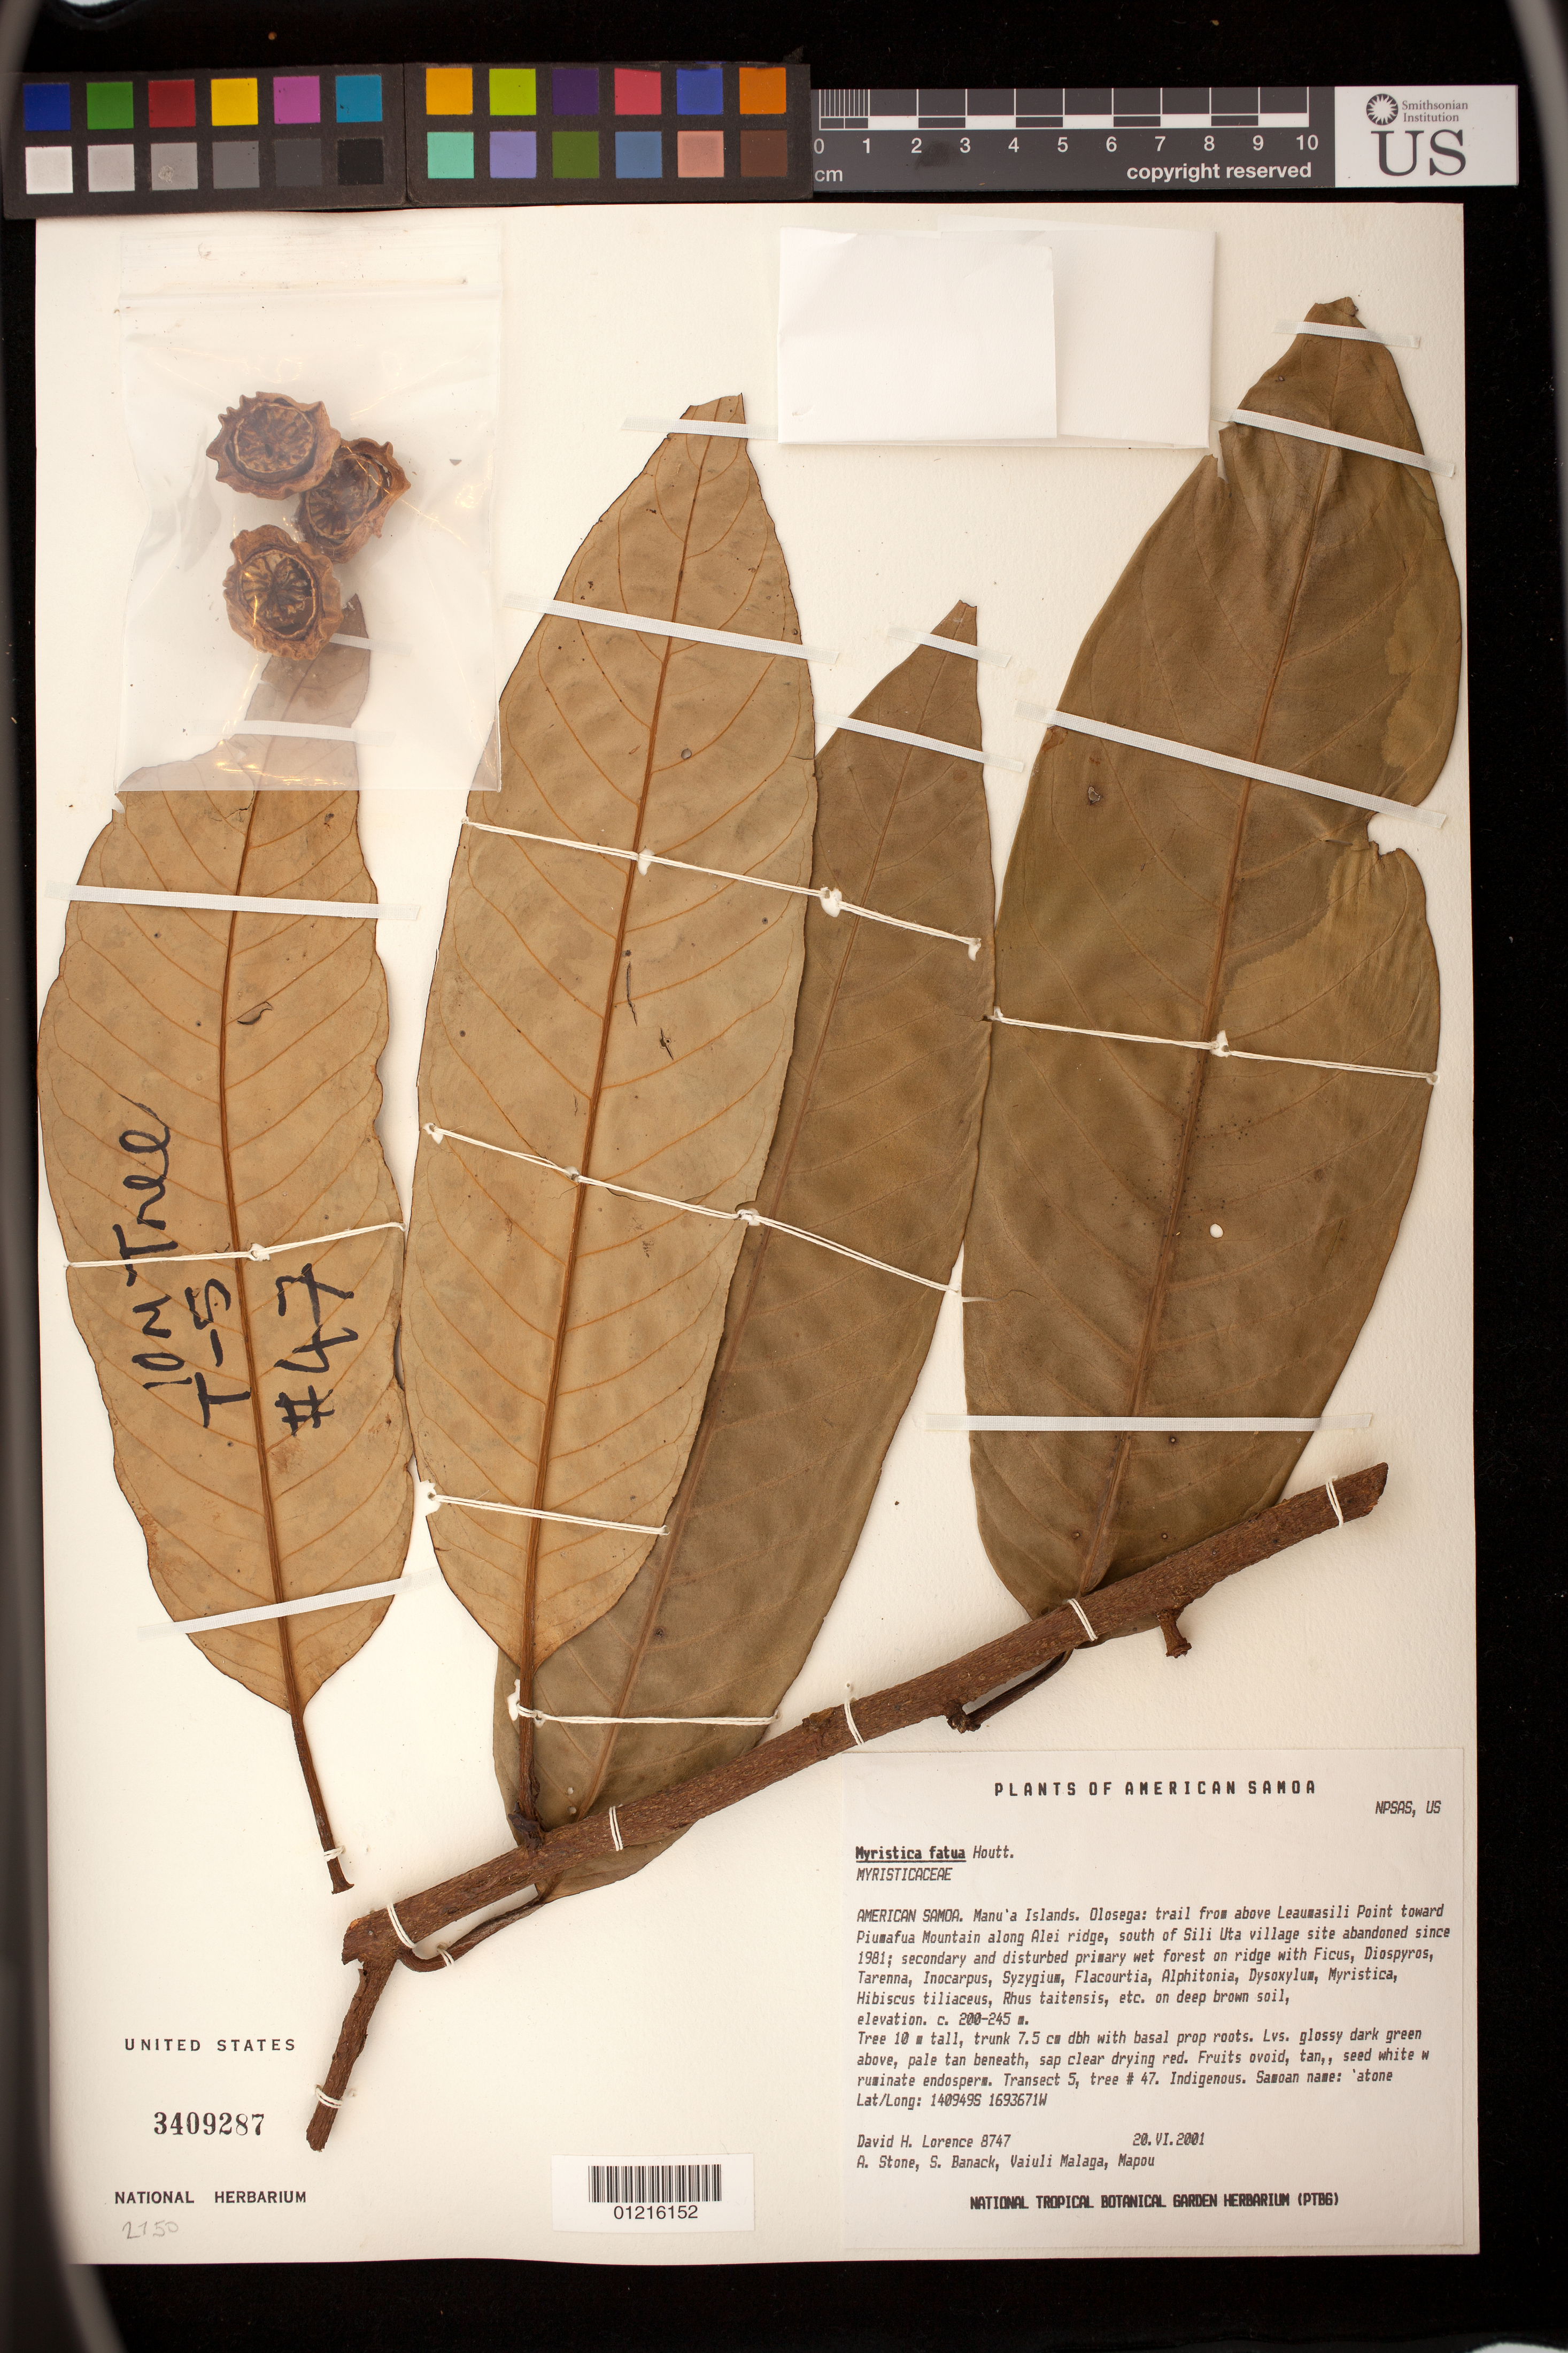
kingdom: Plantae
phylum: Tracheophyta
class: Magnoliopsida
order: Magnoliales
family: Myristicaceae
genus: Myristica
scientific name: Myristica fatua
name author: Houtt.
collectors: D. Lorence, A. K. Stone, S. Banack, V. Malaga & -- Mapu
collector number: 8747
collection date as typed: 20 Jun 2001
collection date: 2001-06-20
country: American Samoa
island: Olosega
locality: Olosega: trail from above Leaumasili Point toward Piumafua Mountain along Alei ridge, S of Sili village site abandoned since 1981.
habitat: Secondary and disturbed primary wet forest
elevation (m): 200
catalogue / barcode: US 3409287